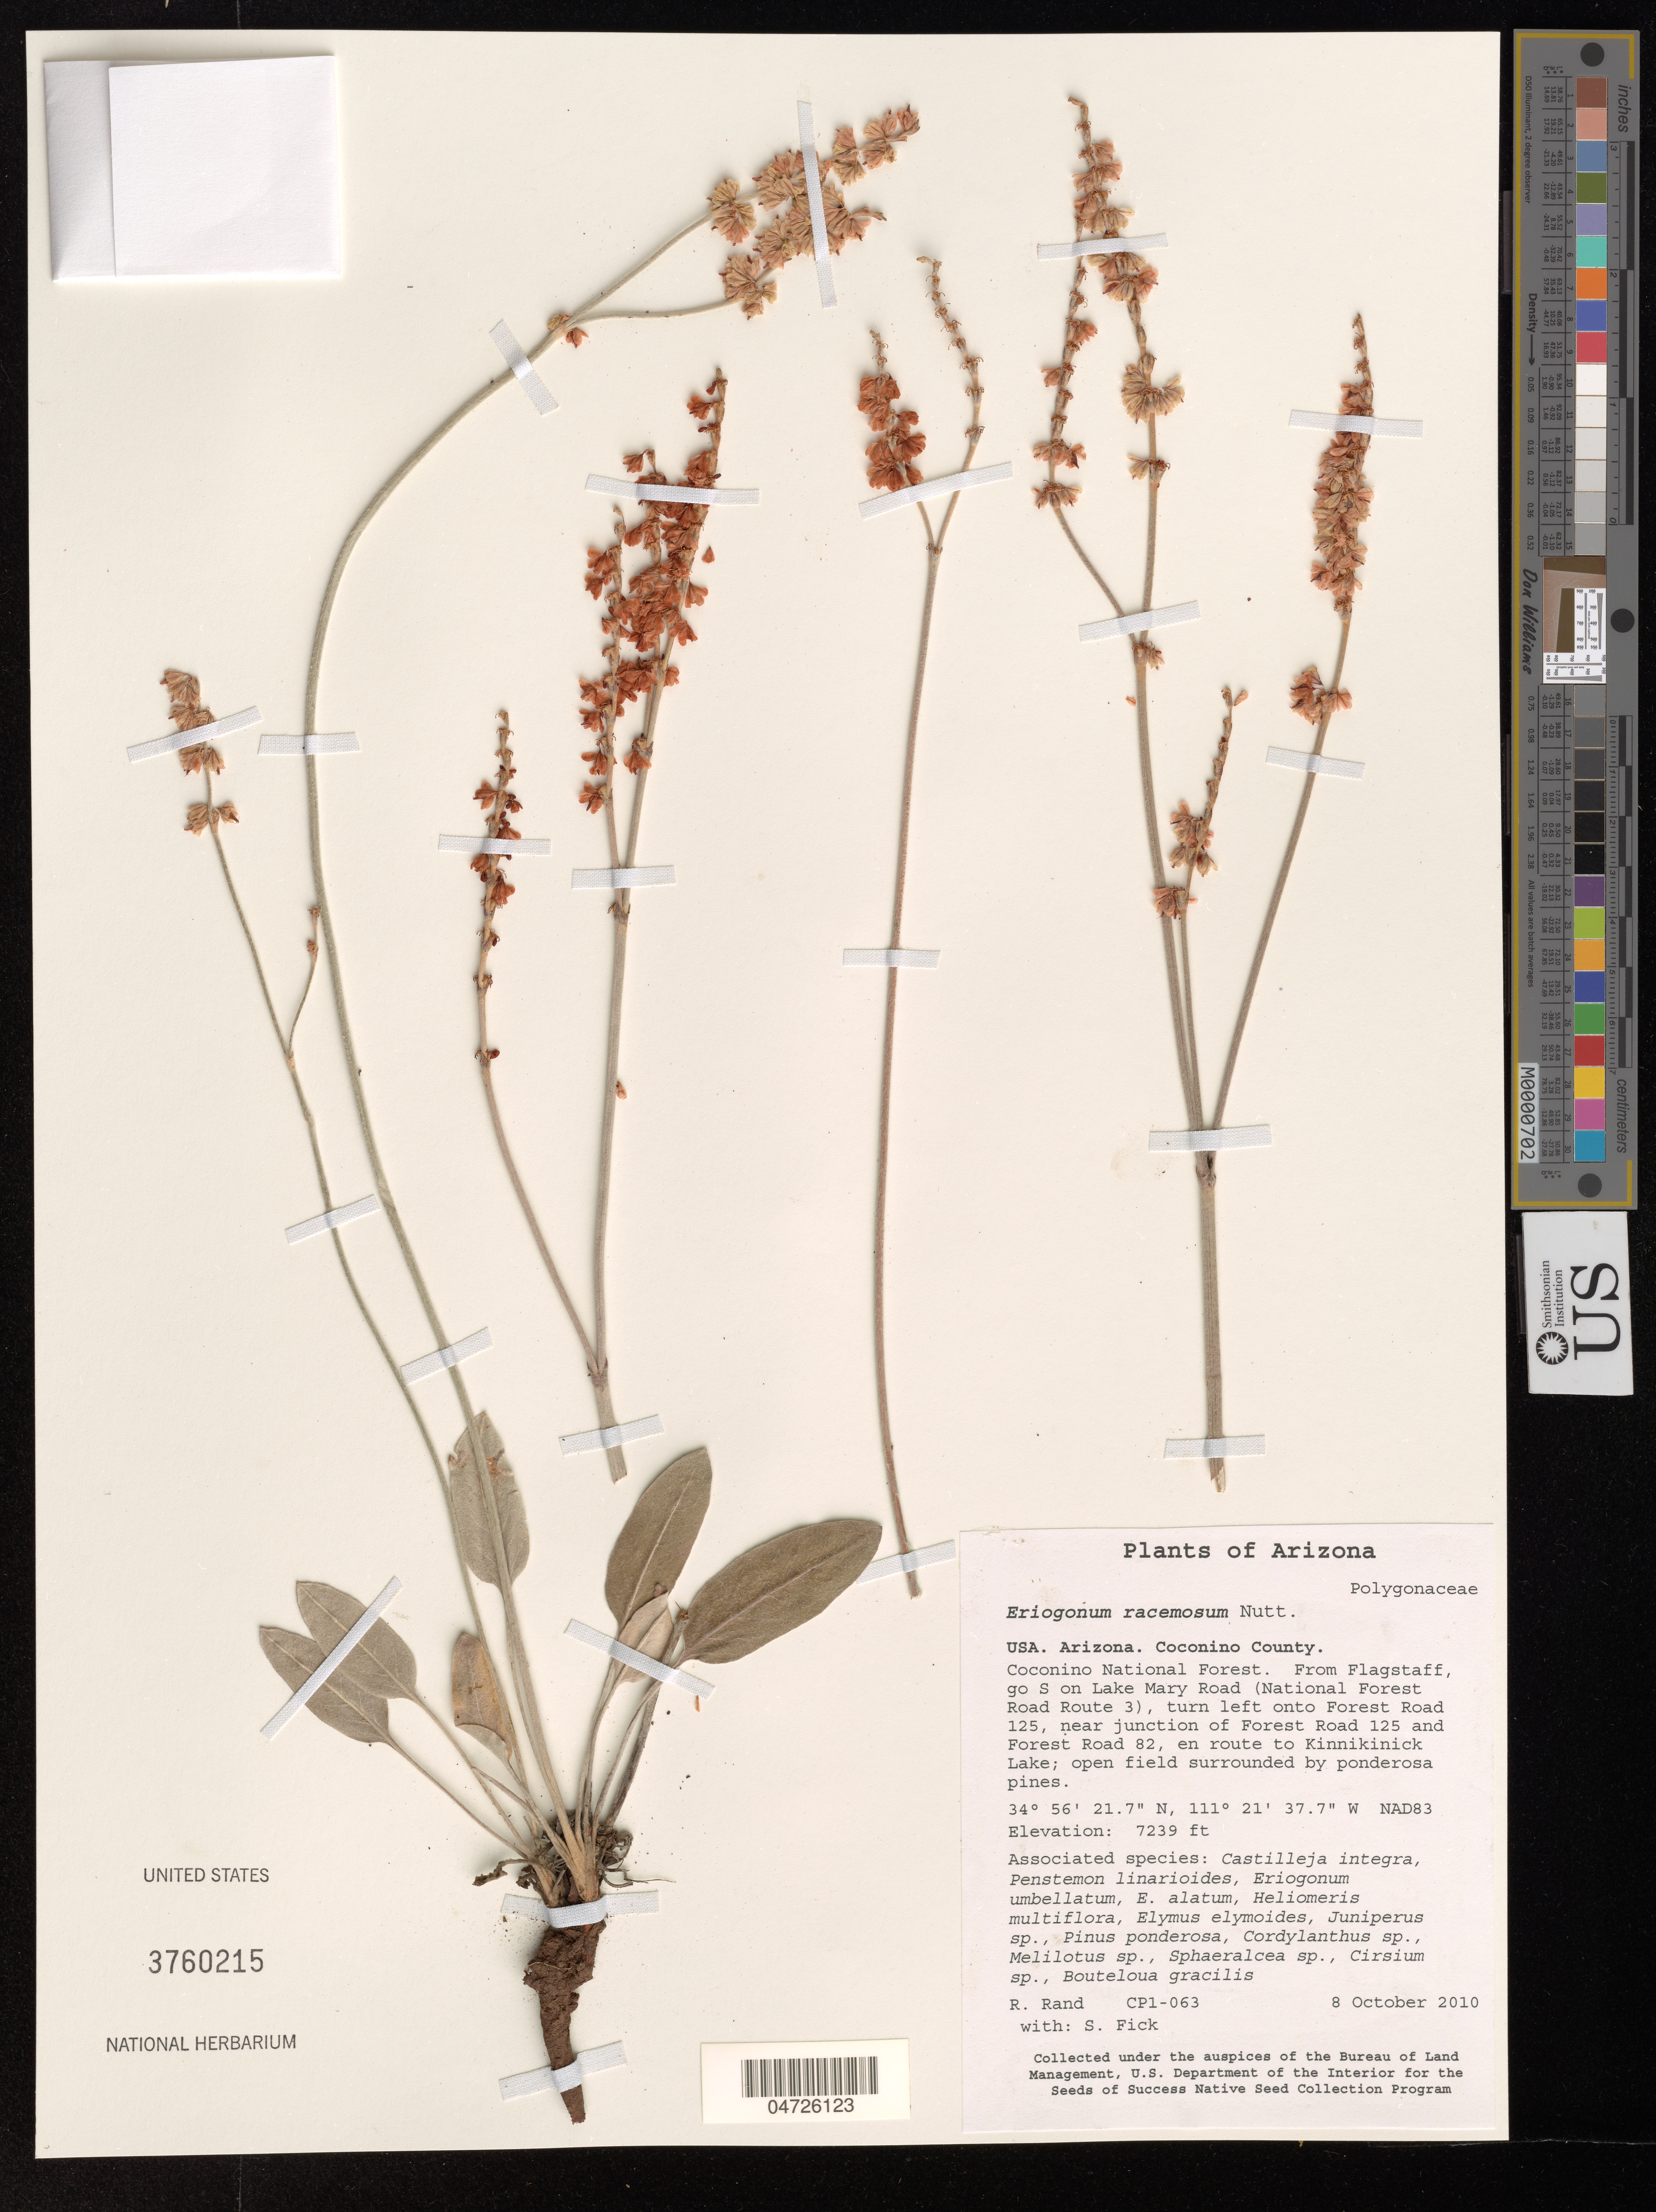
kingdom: Plantae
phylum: Tracheophyta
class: Magnoliopsida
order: Caryophyllales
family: Polygonaceae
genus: Eriogonum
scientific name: Eriogonum racemosum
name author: Nutt.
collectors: R. Rand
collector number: CP1-063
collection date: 2010-10-08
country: United States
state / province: Arizona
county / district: Coconino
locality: Coconino County. Coconino National Forest. From Flagstaff, go S on Lake Mary Road (National Forest Road Route 3), turn left onto Forest Road 125 and Forest Road 82, en route to Kinnikinick Lake. NAD83.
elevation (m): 2206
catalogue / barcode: US 3760215